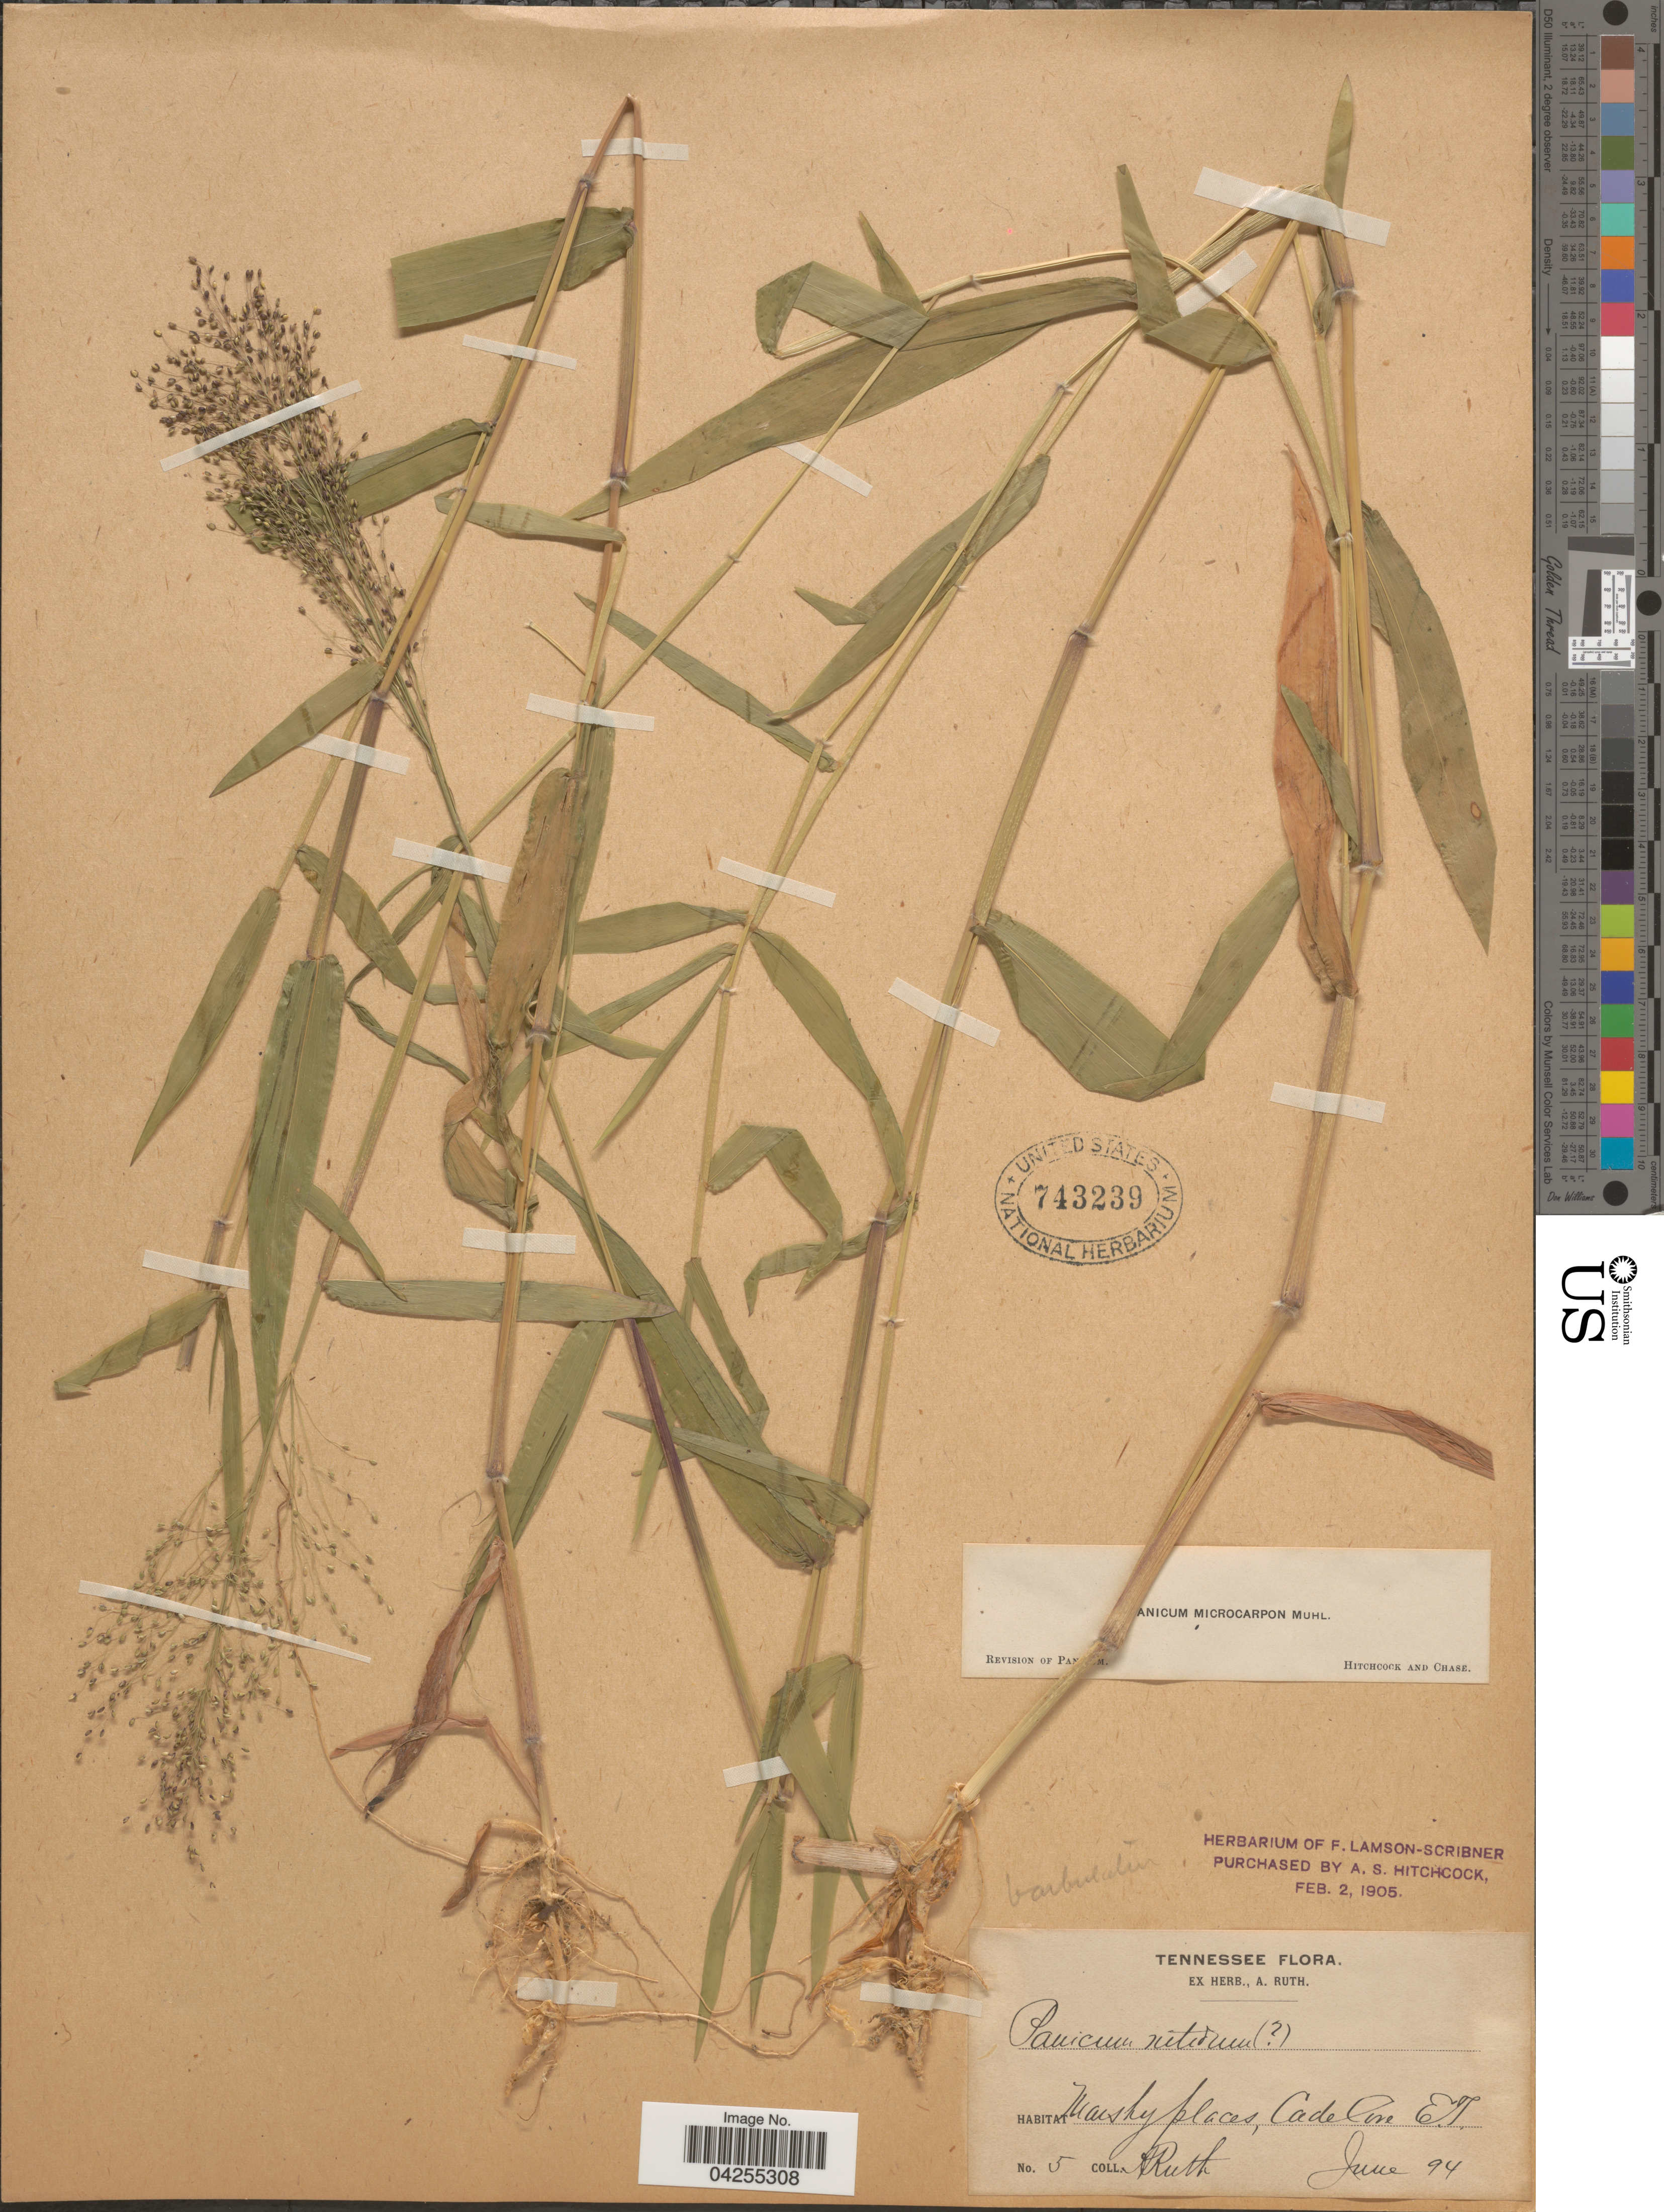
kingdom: Plantae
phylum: Tracheophyta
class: Liliopsida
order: Poales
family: Poaceae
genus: Dichanthelium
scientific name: Dichanthelium dichotomum var. dichotomum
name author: (L.) Gould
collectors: A. Ruth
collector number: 5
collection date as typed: Transcribed d/m/y: /6/94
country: United States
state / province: Tennessee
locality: Marshy places, Cade Core E. T.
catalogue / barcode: US 743239